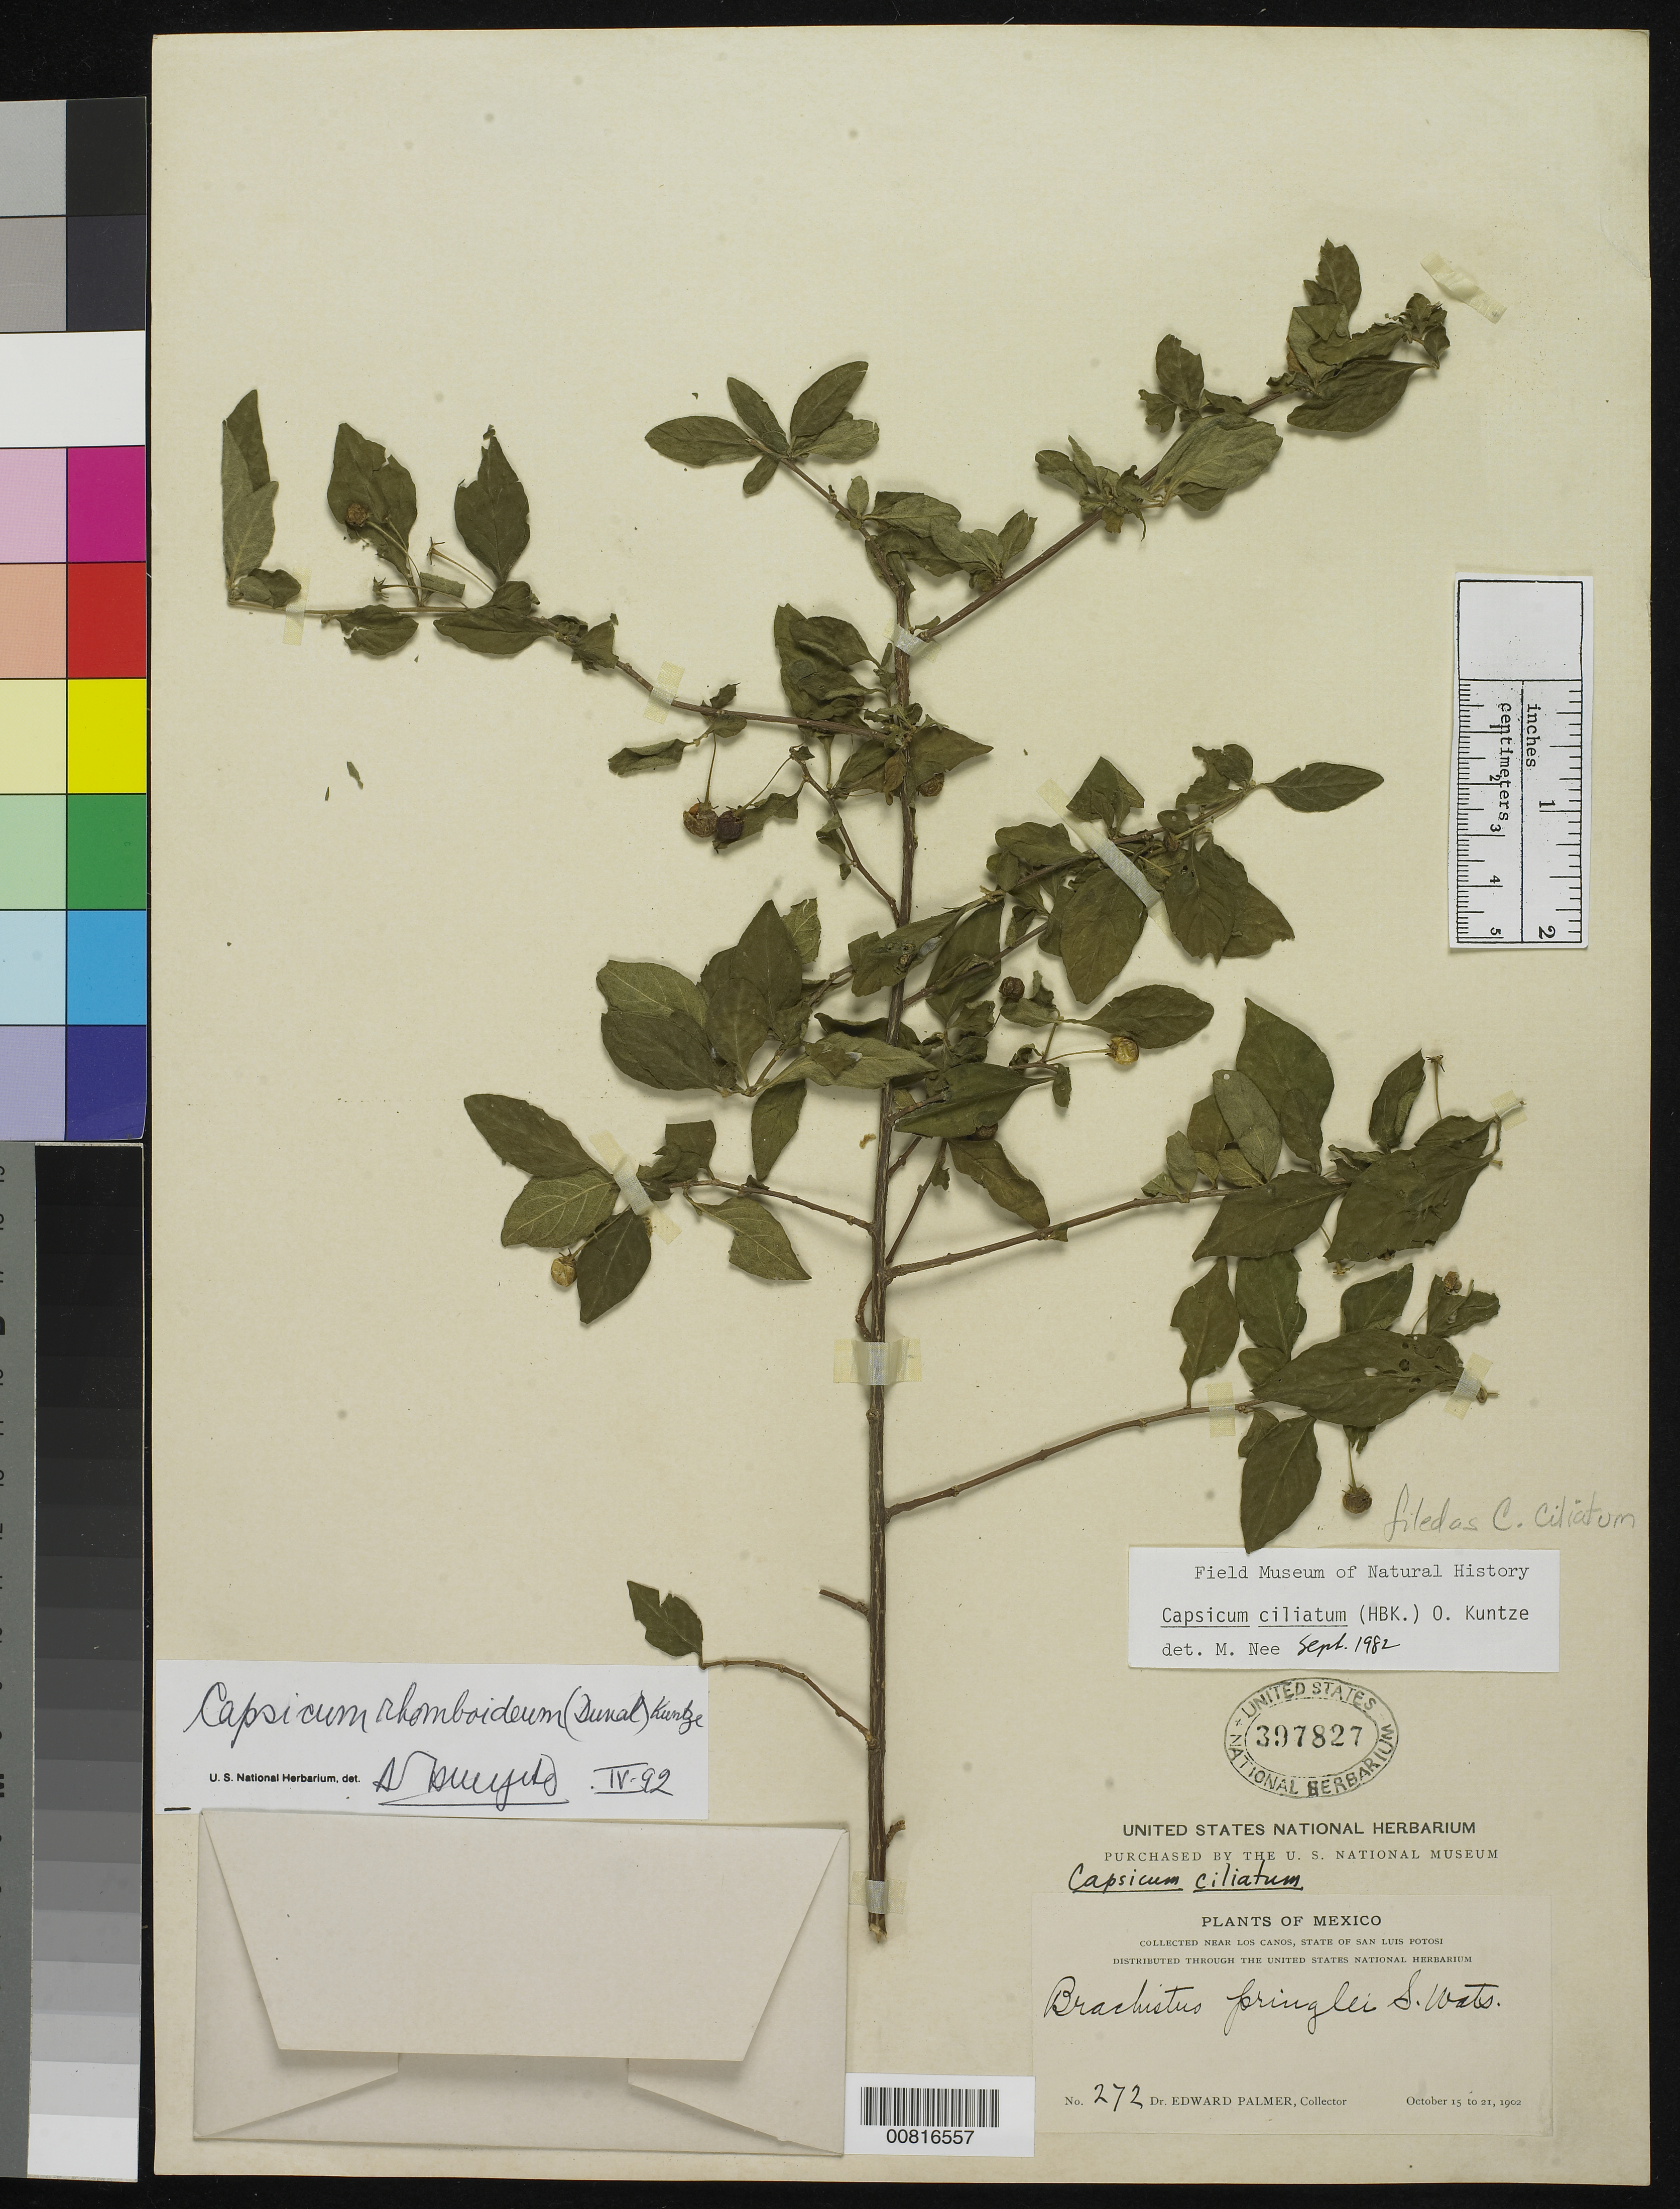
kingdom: Plantae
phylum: Tracheophyta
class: Magnoliopsida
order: Solanales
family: Solanaceae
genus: Capsicum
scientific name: Capsicum rhomboideum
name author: (Humb. & Bonpl. ex Dunal) Kuntze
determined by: Barboza, G. E., (CORD), Museo Botanico - Cordoba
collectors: E. Palmer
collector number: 272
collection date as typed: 15 Oct 1902 to 21 Oct 1902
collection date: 1902-10-15/1902-10-21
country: Mexico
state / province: San Luis Potosí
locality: Near Los Canos, San Luis Potosí.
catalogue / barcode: US 397827